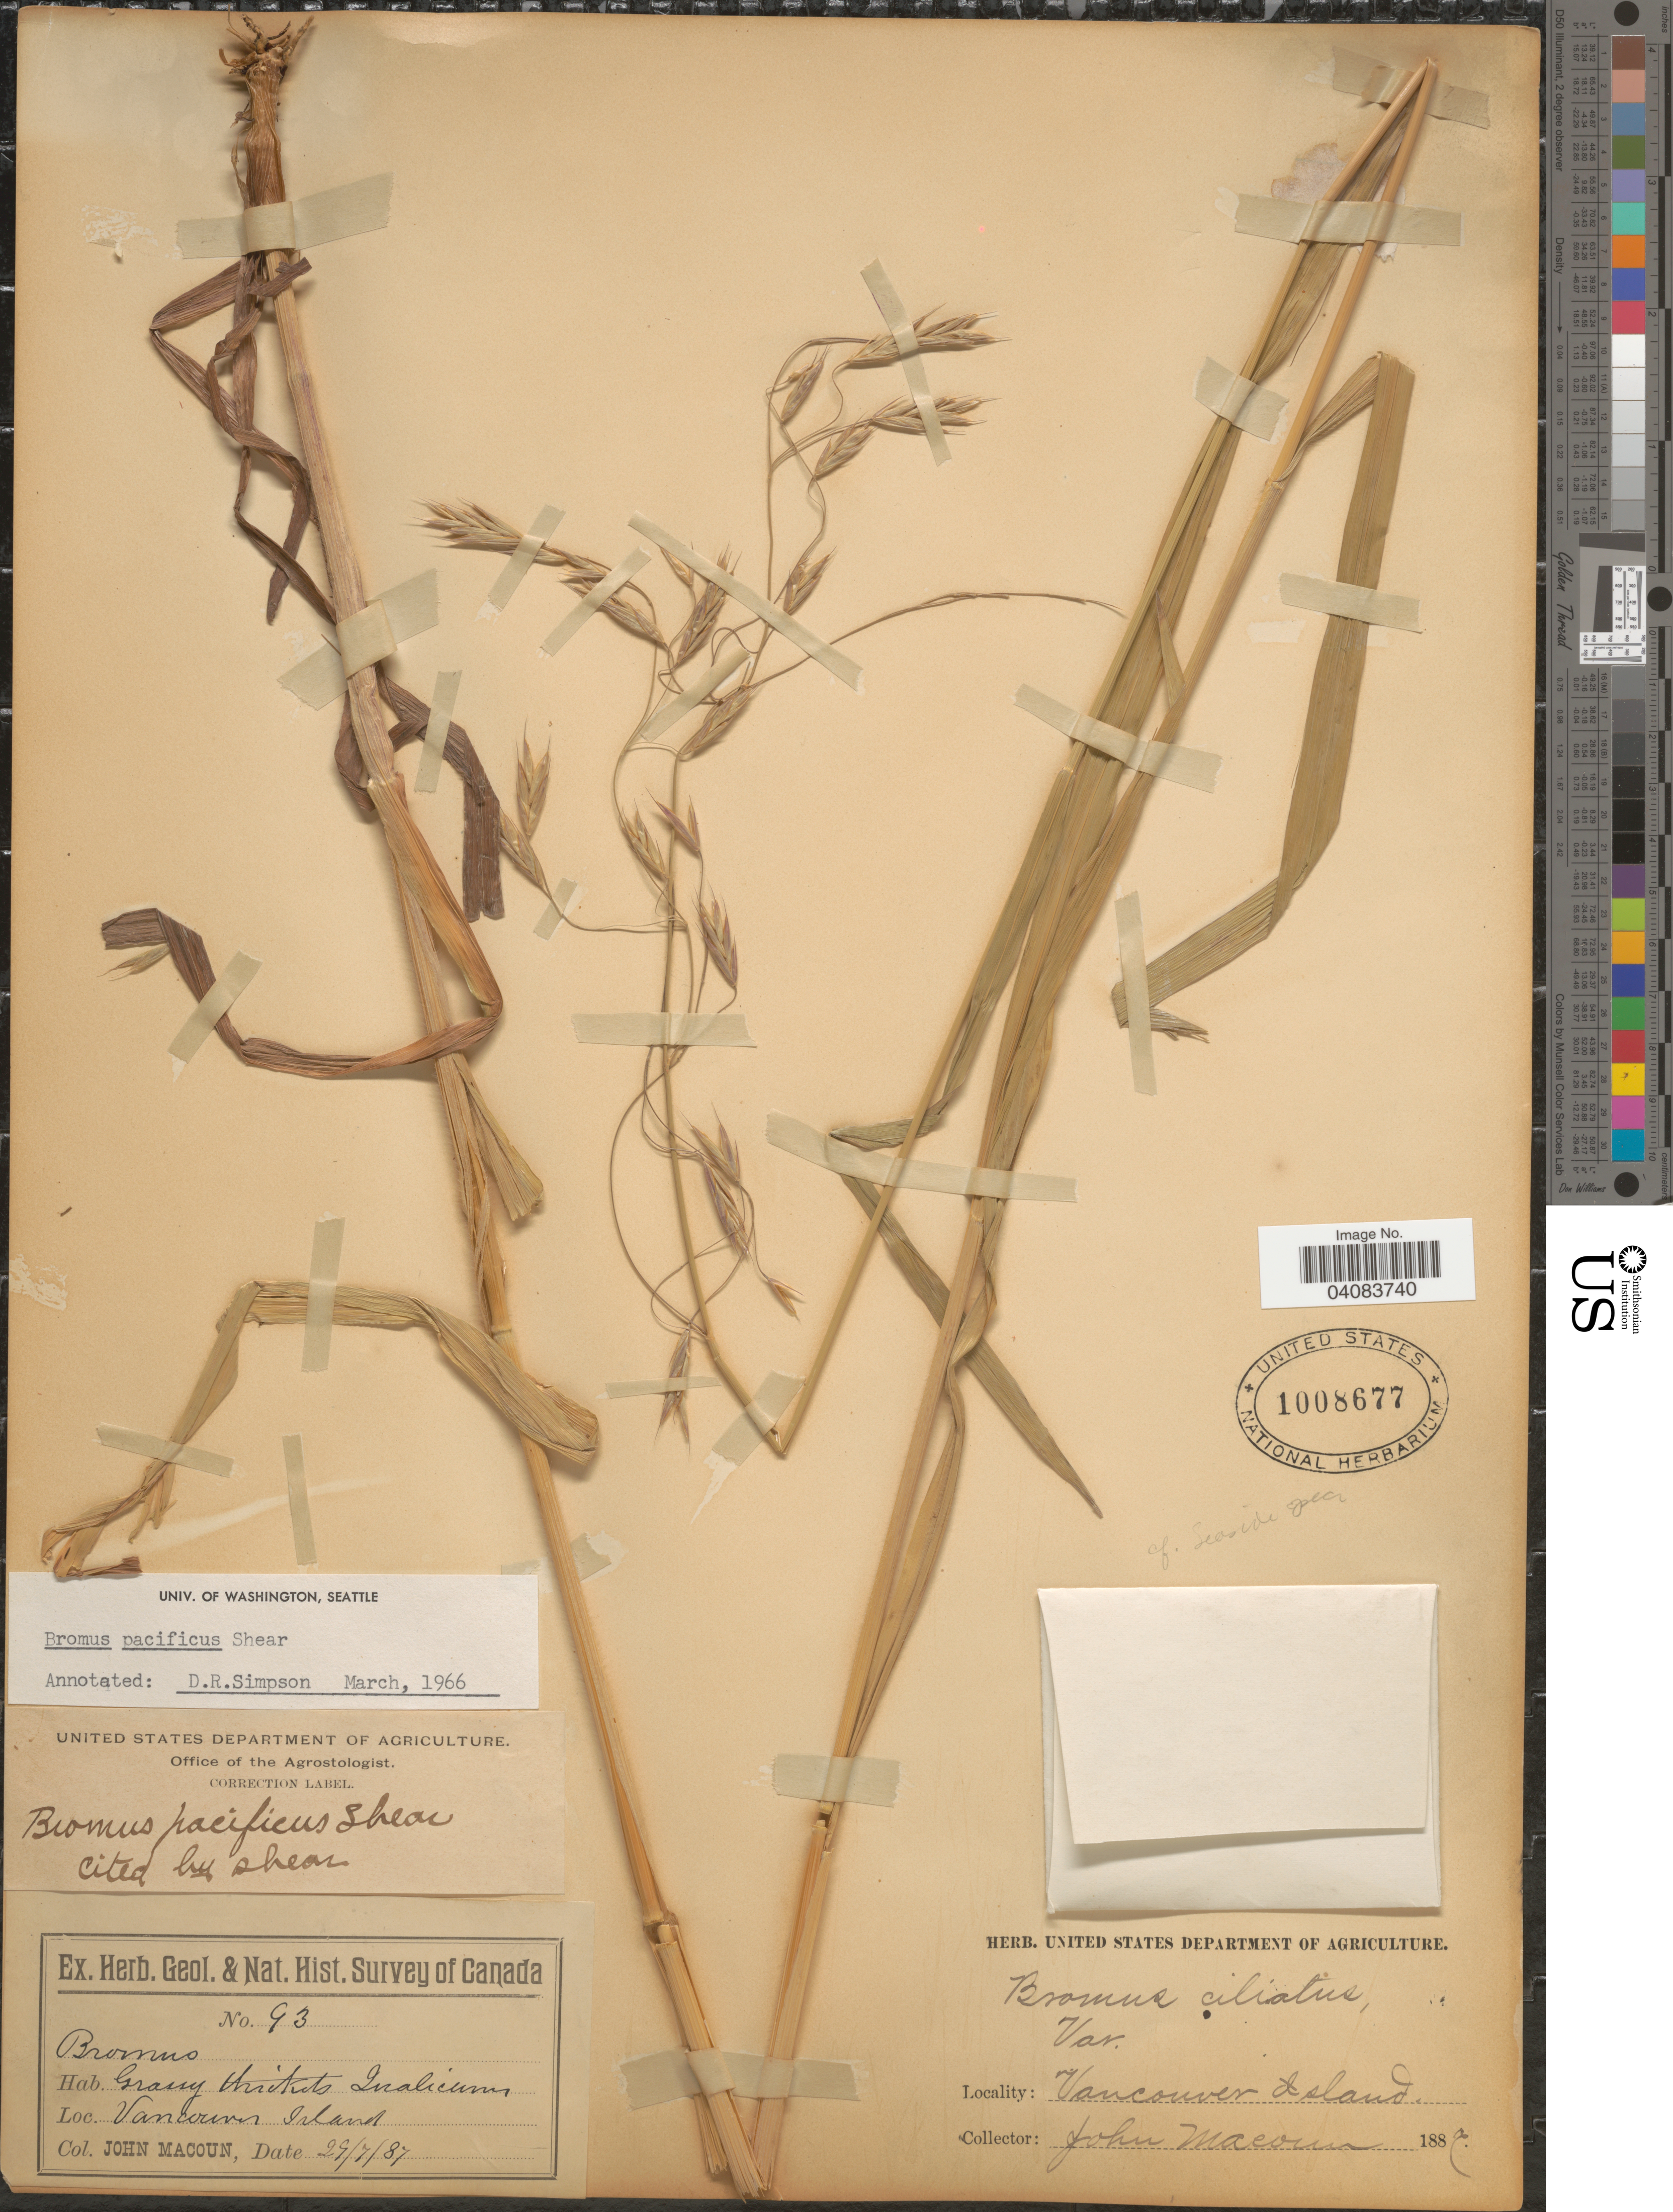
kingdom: Plantae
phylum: Tracheophyta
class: Liliopsida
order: Poales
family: Poaceae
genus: Bromus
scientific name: Bromus pacificus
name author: Shear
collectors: J. Macoun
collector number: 93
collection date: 1887-07-29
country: Canada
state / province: British Columbia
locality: Herb. Geol. & Nat. Hist. Survey of Canada. Vancouver Island.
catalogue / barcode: US 1008677